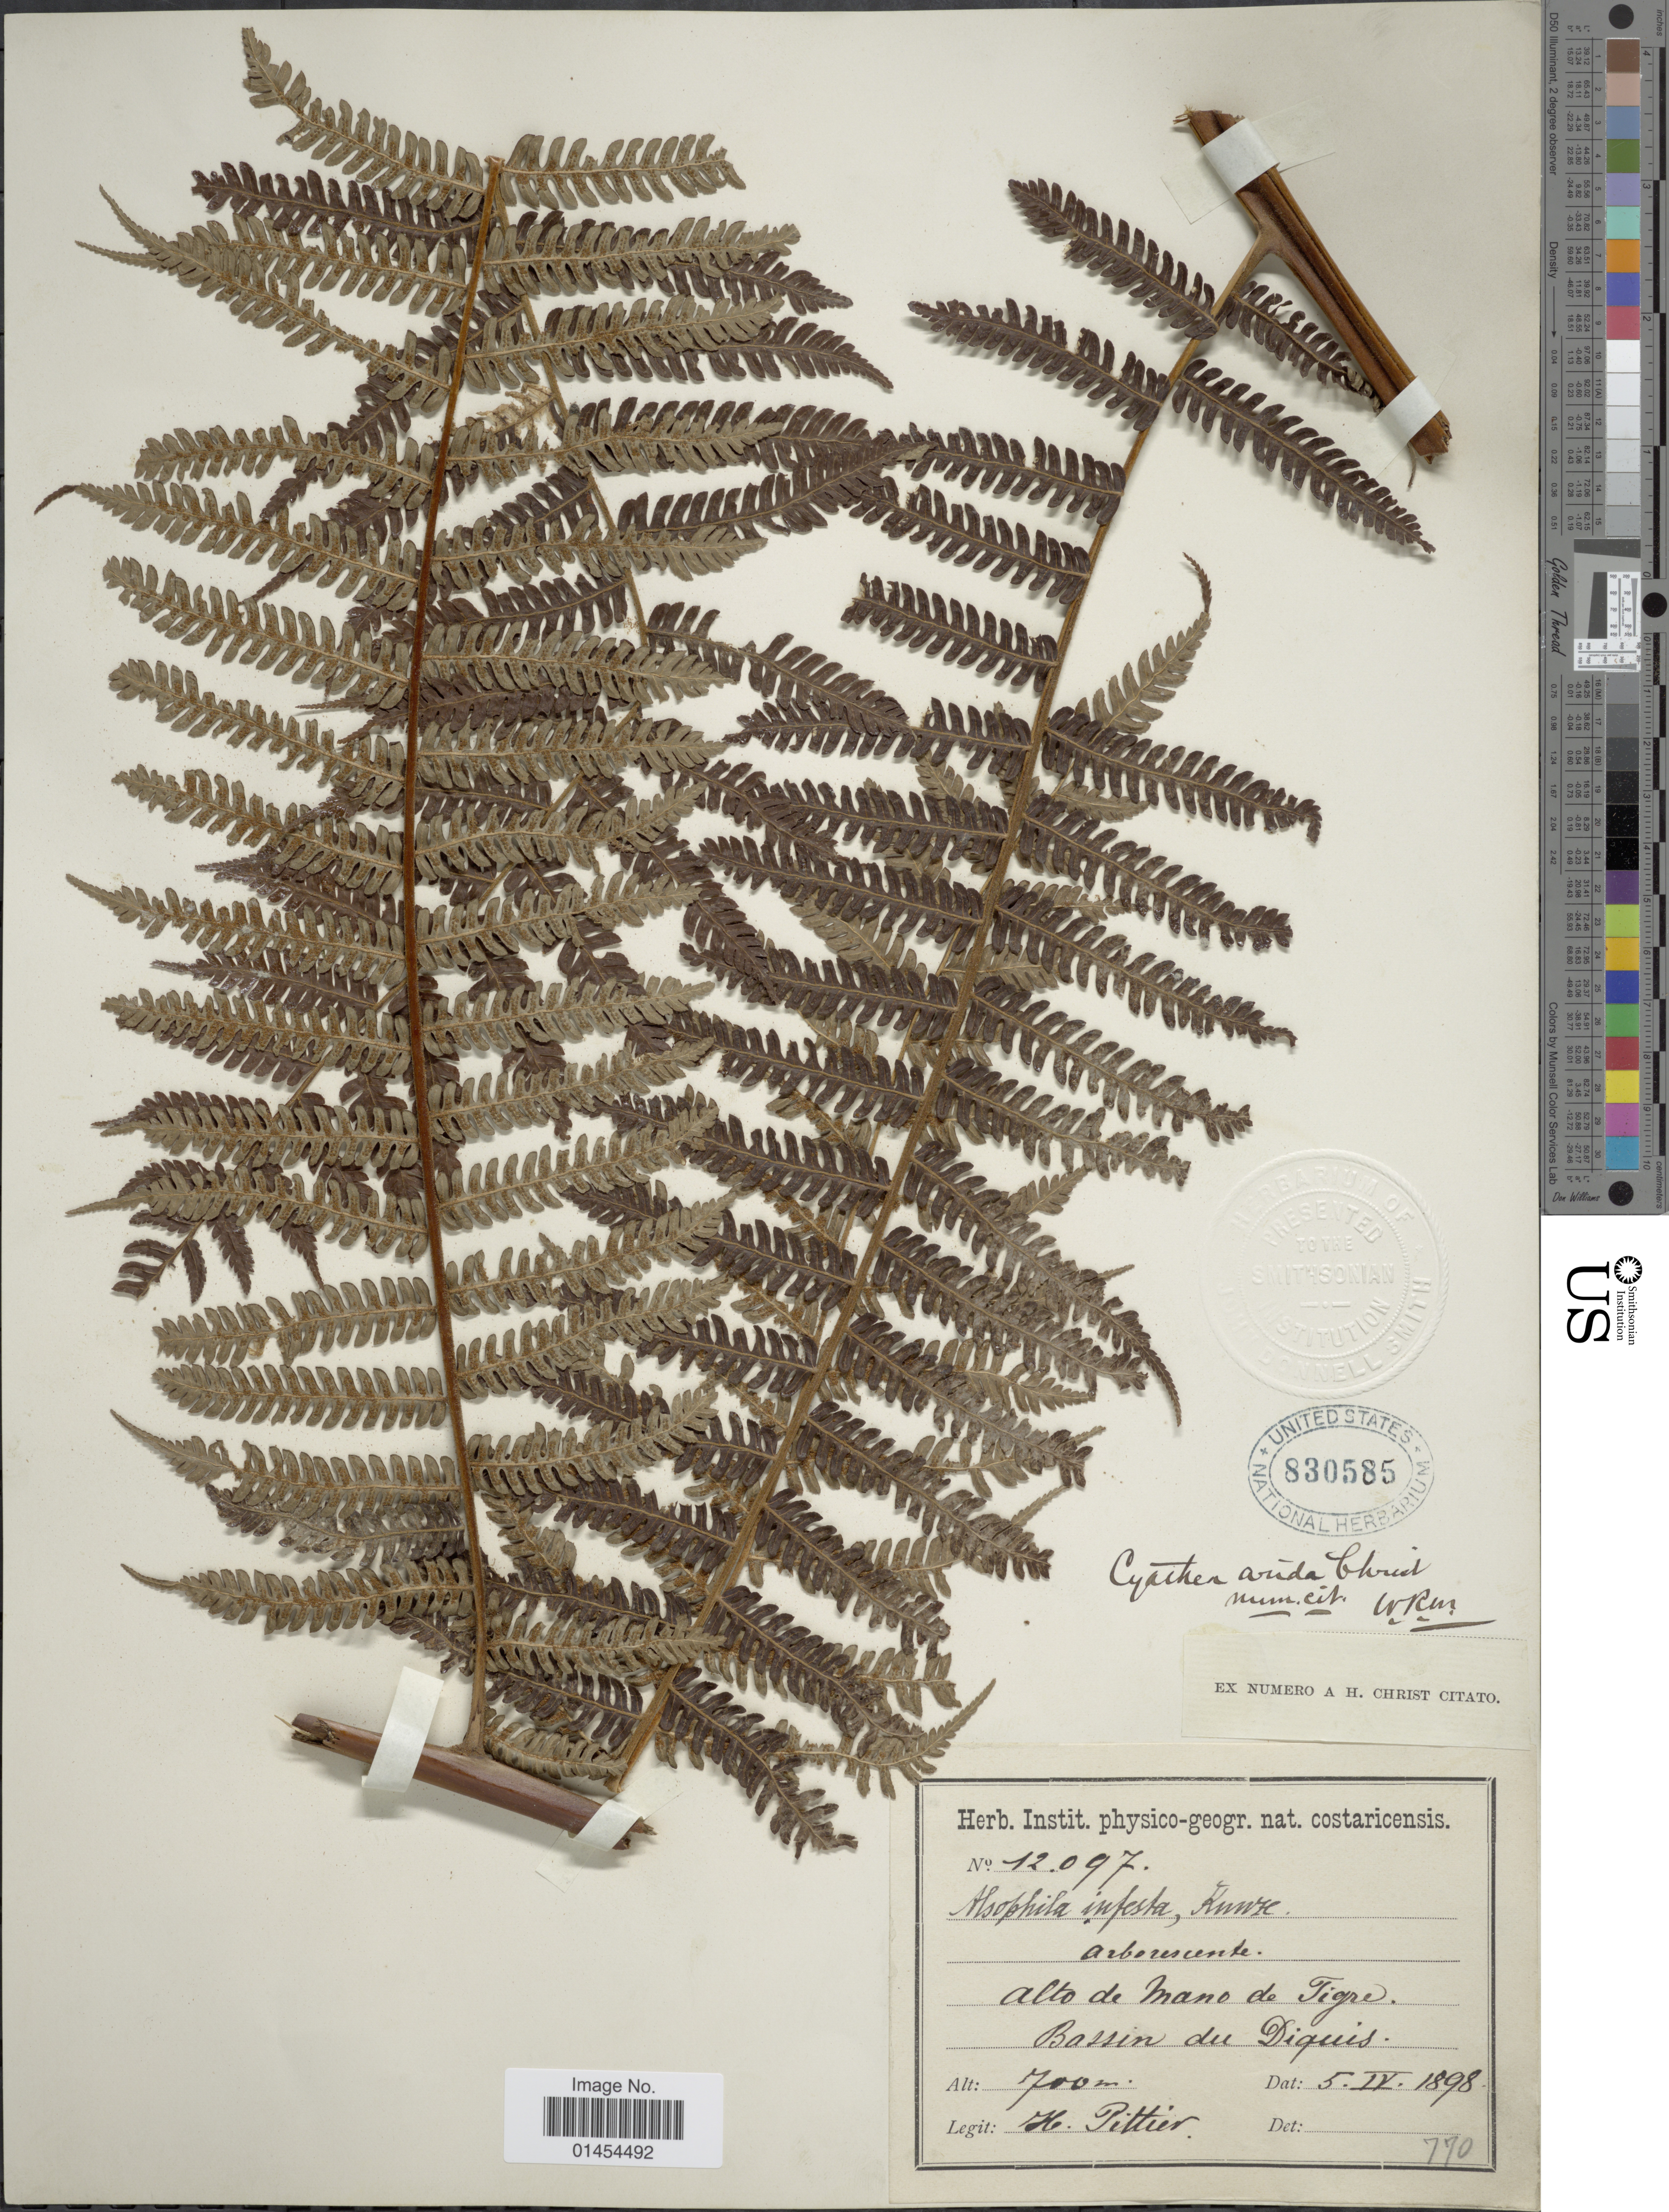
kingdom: Plantae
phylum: Tracheophyta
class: Polypodiopsida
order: Cyatheales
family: Cyatheaceae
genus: Alsophila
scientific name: Alsophila firma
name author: (Baker) D.S. Conant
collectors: H. F. Pittier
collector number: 12097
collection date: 1898-04-05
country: Costa Rica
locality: Alto de Mano de Tigre. Bassin du Diquis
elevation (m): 700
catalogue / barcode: US 830585